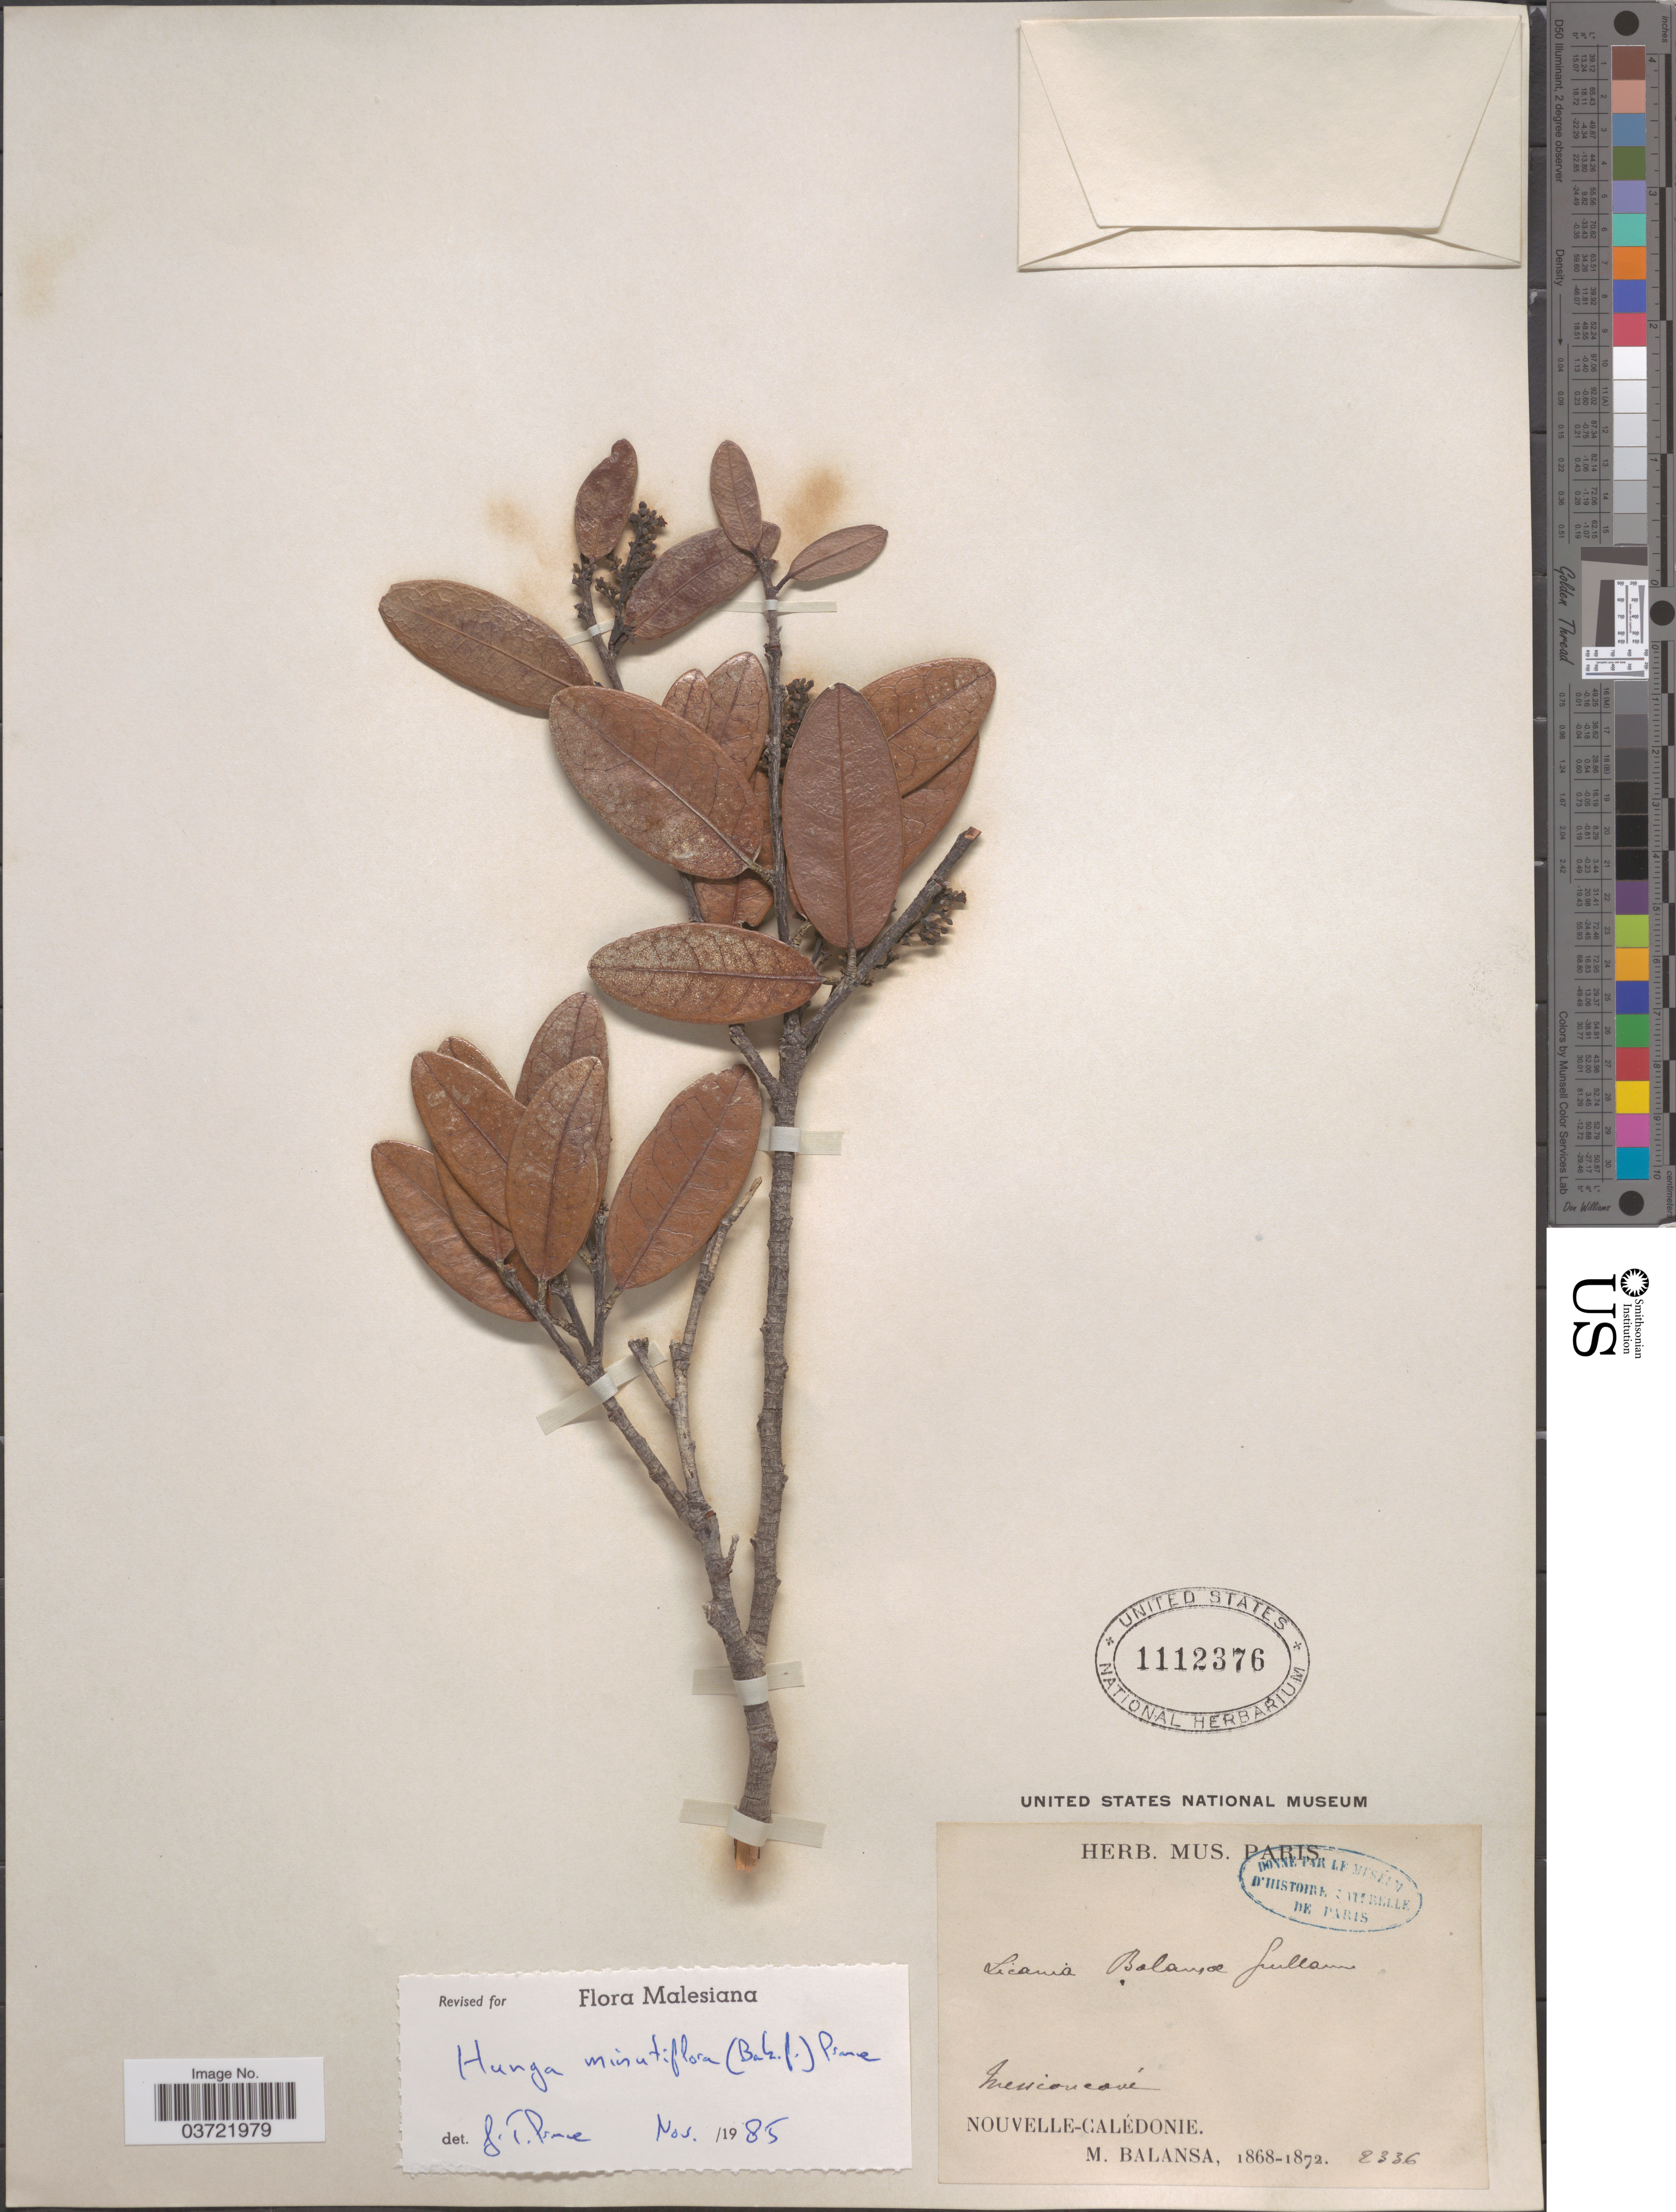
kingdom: Plantae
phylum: Tracheophyta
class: Magnoliopsida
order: Malpighiales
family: Chrysobalanaceae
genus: Hunga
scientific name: Hunga minutiflora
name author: (Baker f.) Prance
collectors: B. Balansa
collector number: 2336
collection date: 1868/1872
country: New Caledonia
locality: Méticoméa.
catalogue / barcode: US 1112376